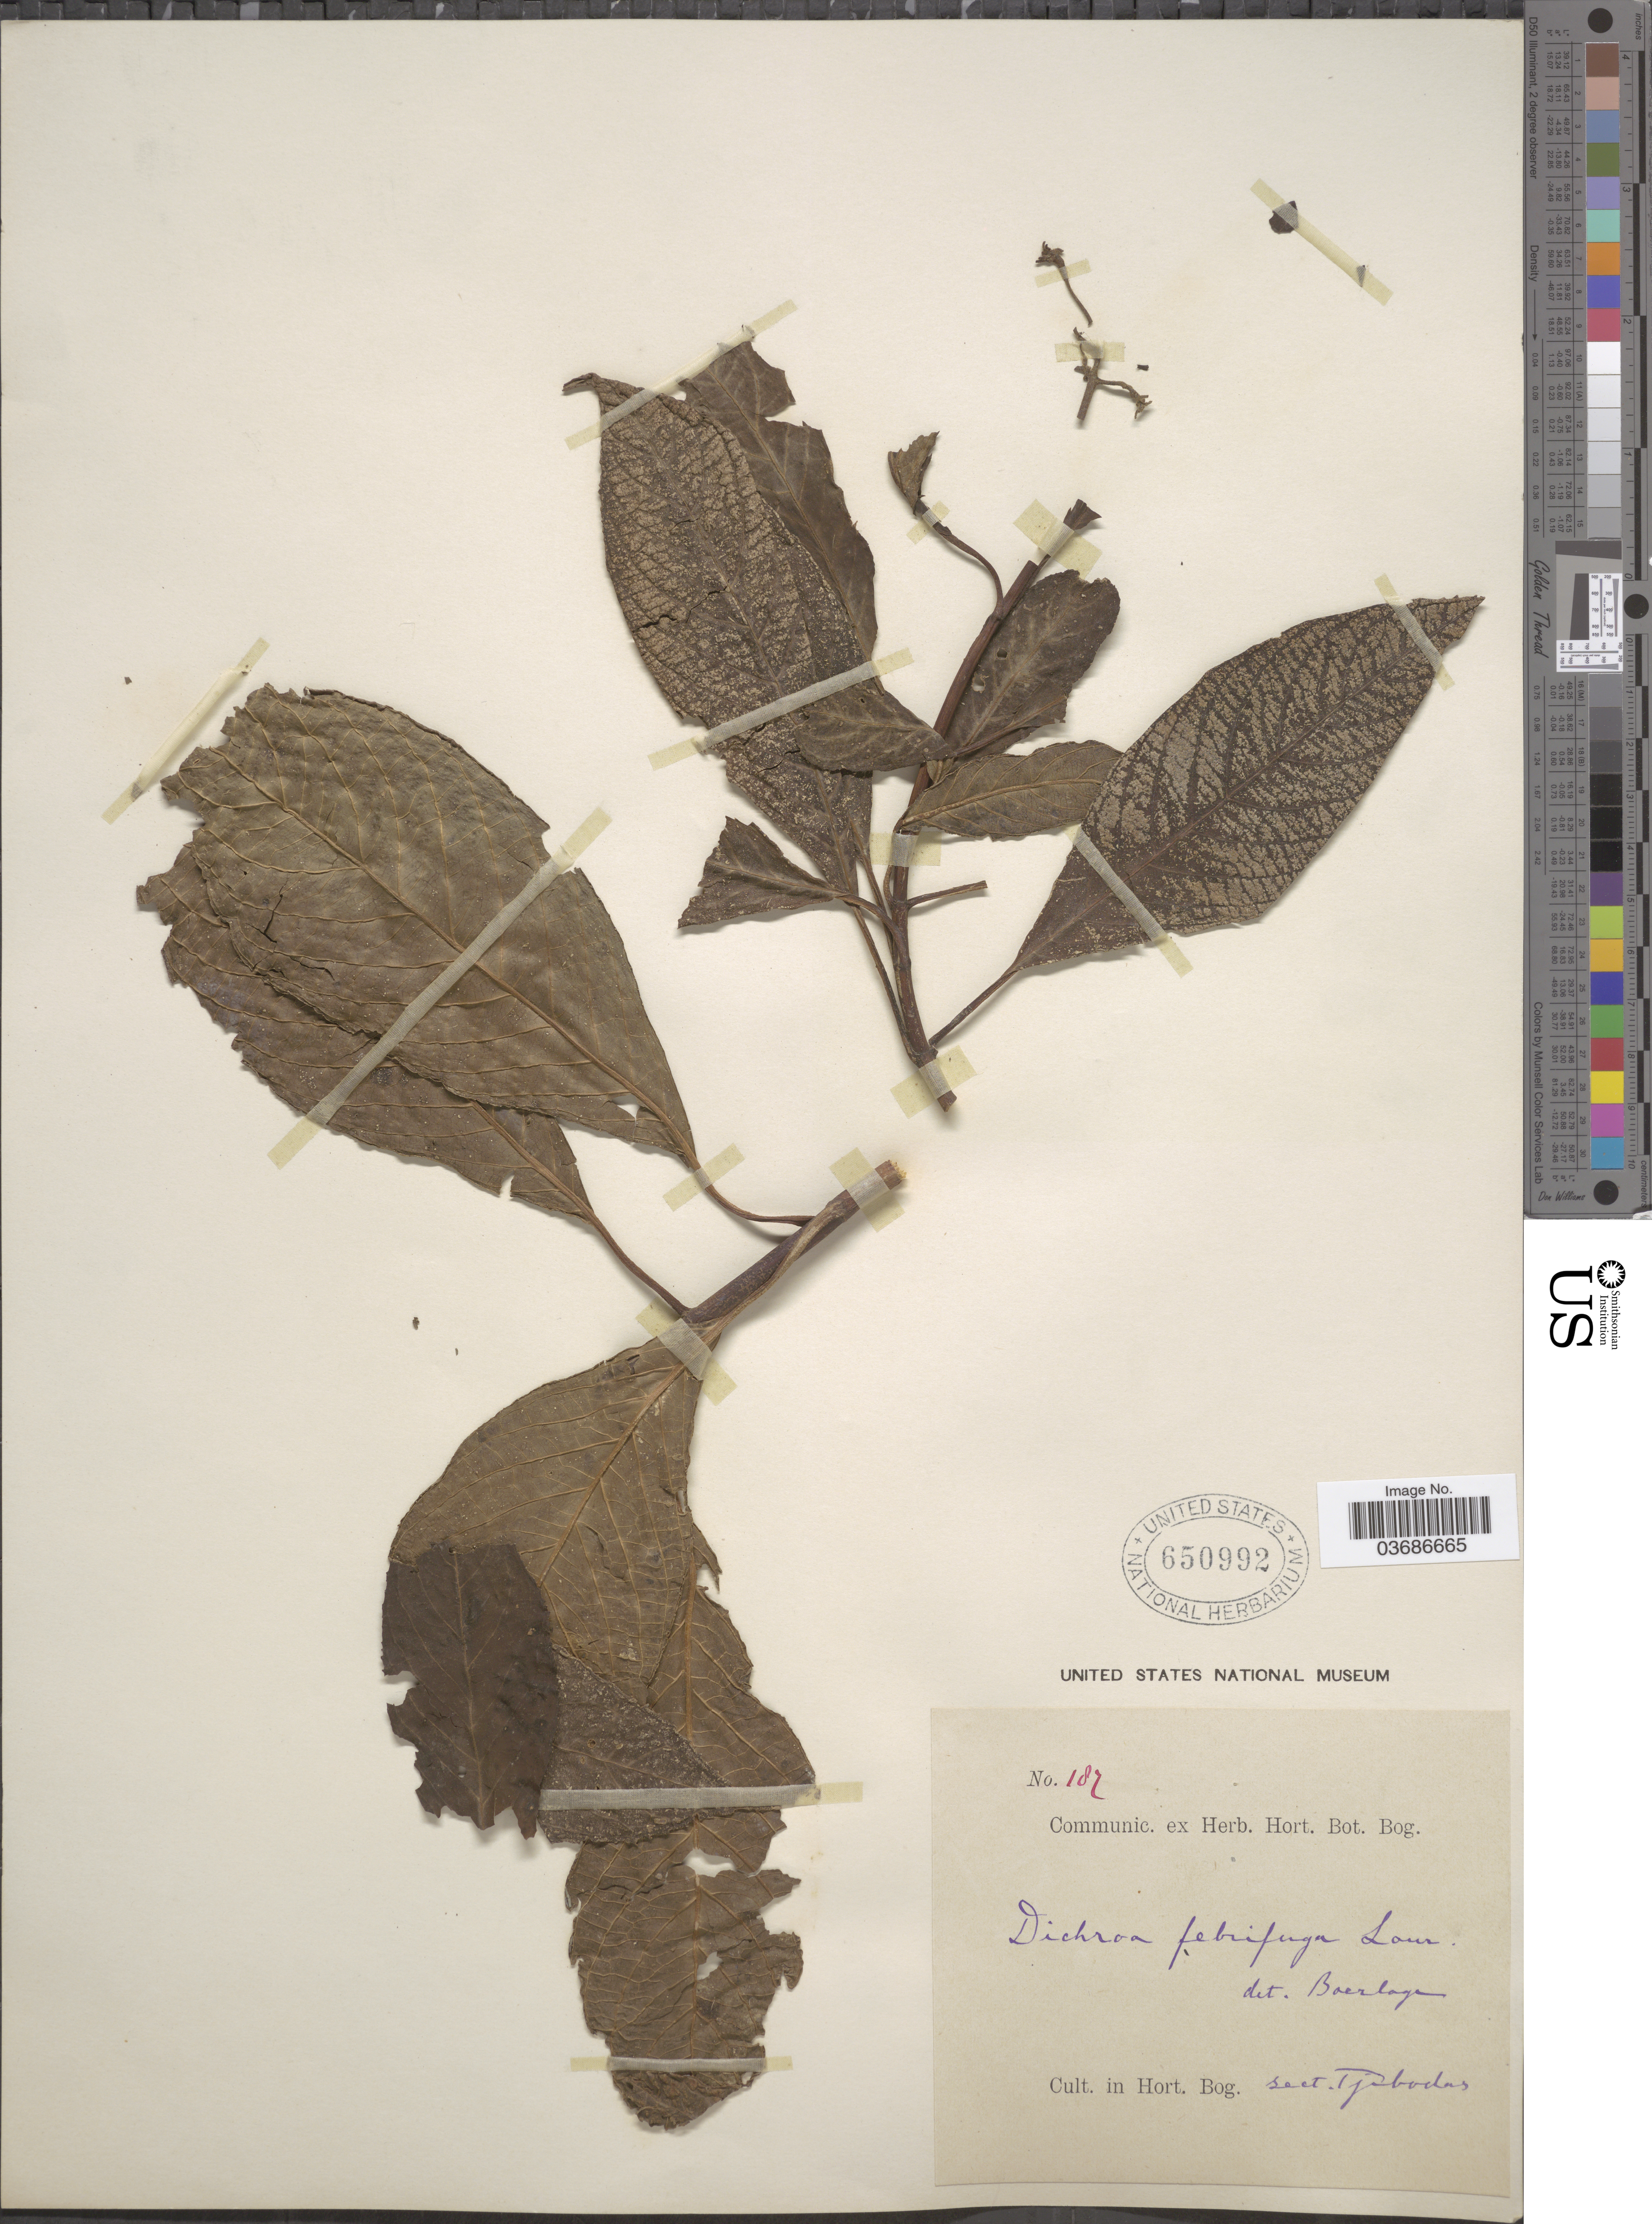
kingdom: Plantae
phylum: Tracheophyta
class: Magnoliopsida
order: Cornales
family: Hydrangeaceae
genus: Hydrangea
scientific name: Hydrangea febrifuga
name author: (Lour.) Y. De Smet & C. Granados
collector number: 187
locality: Cult. in Hort. Bog. Sect. Tjibodas.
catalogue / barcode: US 650992